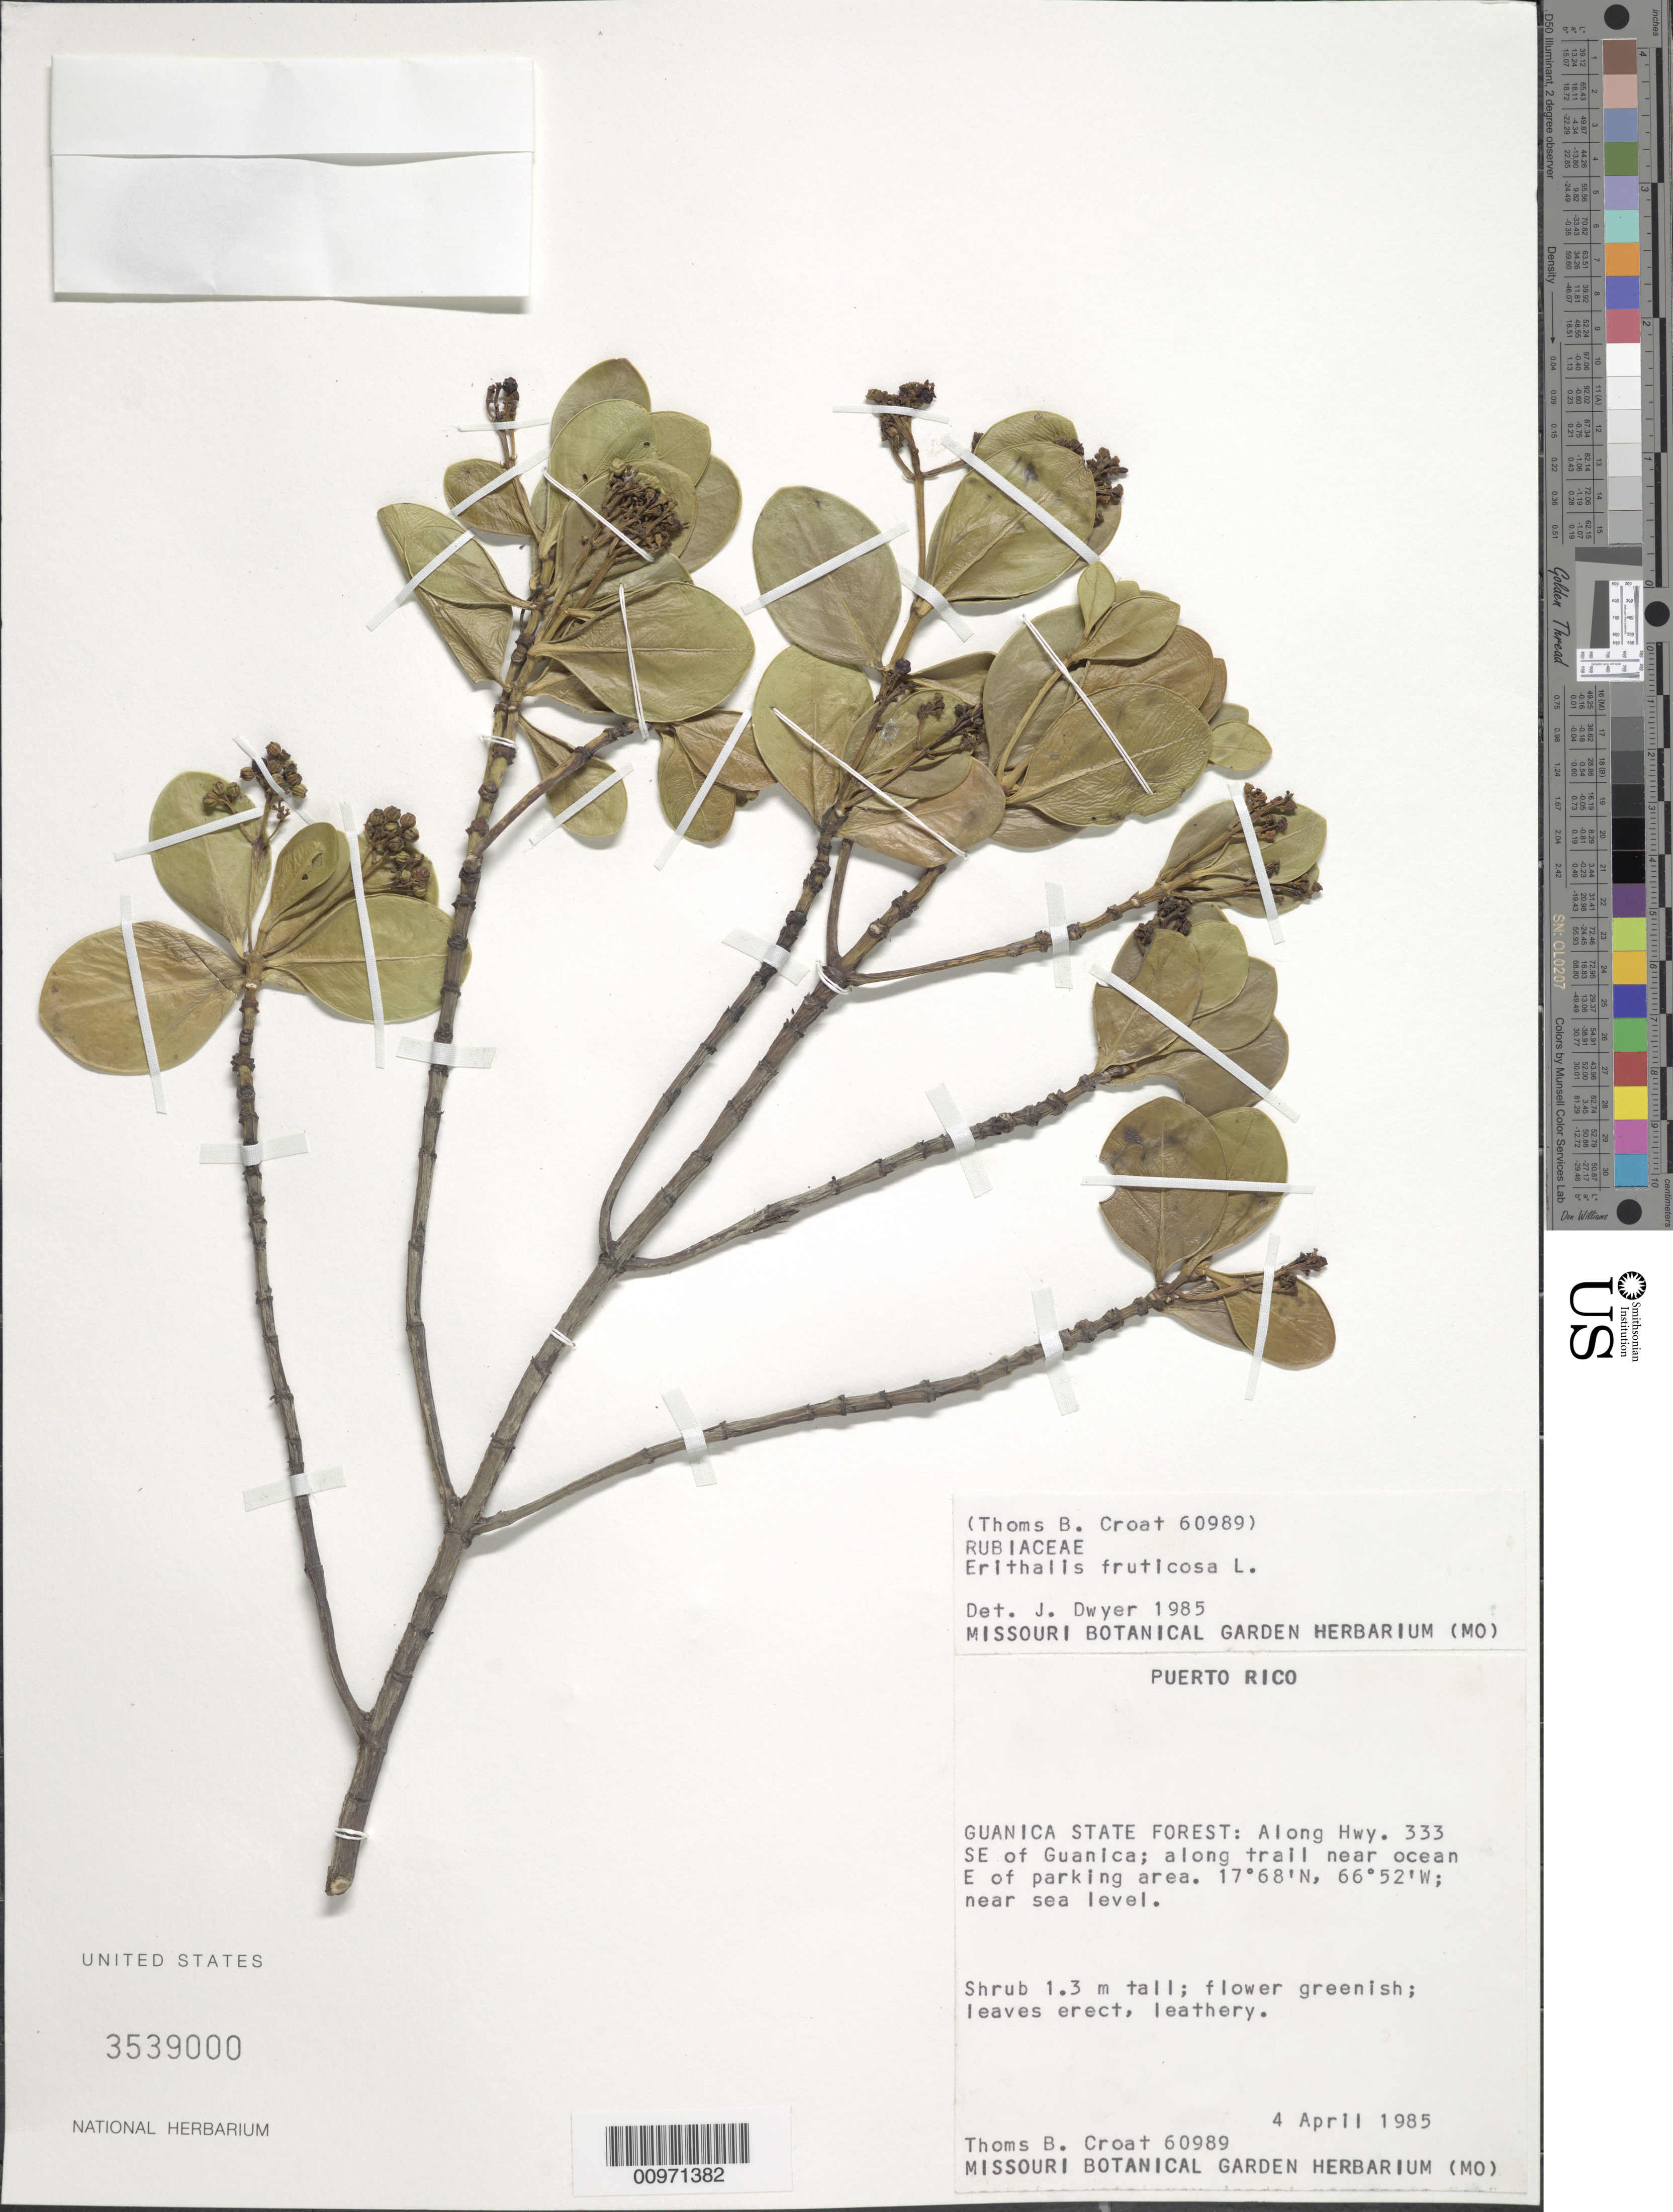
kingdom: Plantae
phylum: Tracheophyta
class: Magnoliopsida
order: Gentianales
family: Rubiaceae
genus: Erithalis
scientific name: Erithalis fruticosa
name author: L.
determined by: Dwyer, J.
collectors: T. B. Croat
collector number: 60989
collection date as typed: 04 Apr 1985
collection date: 1985-04-04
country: Puerto Rico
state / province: Guánica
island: Puerto Rico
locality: Guanica State Forest, along Hwy 333, SE of Guanica, trail near ocean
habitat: Along trail near ocean E of parking area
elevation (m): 0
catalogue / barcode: US 3539000